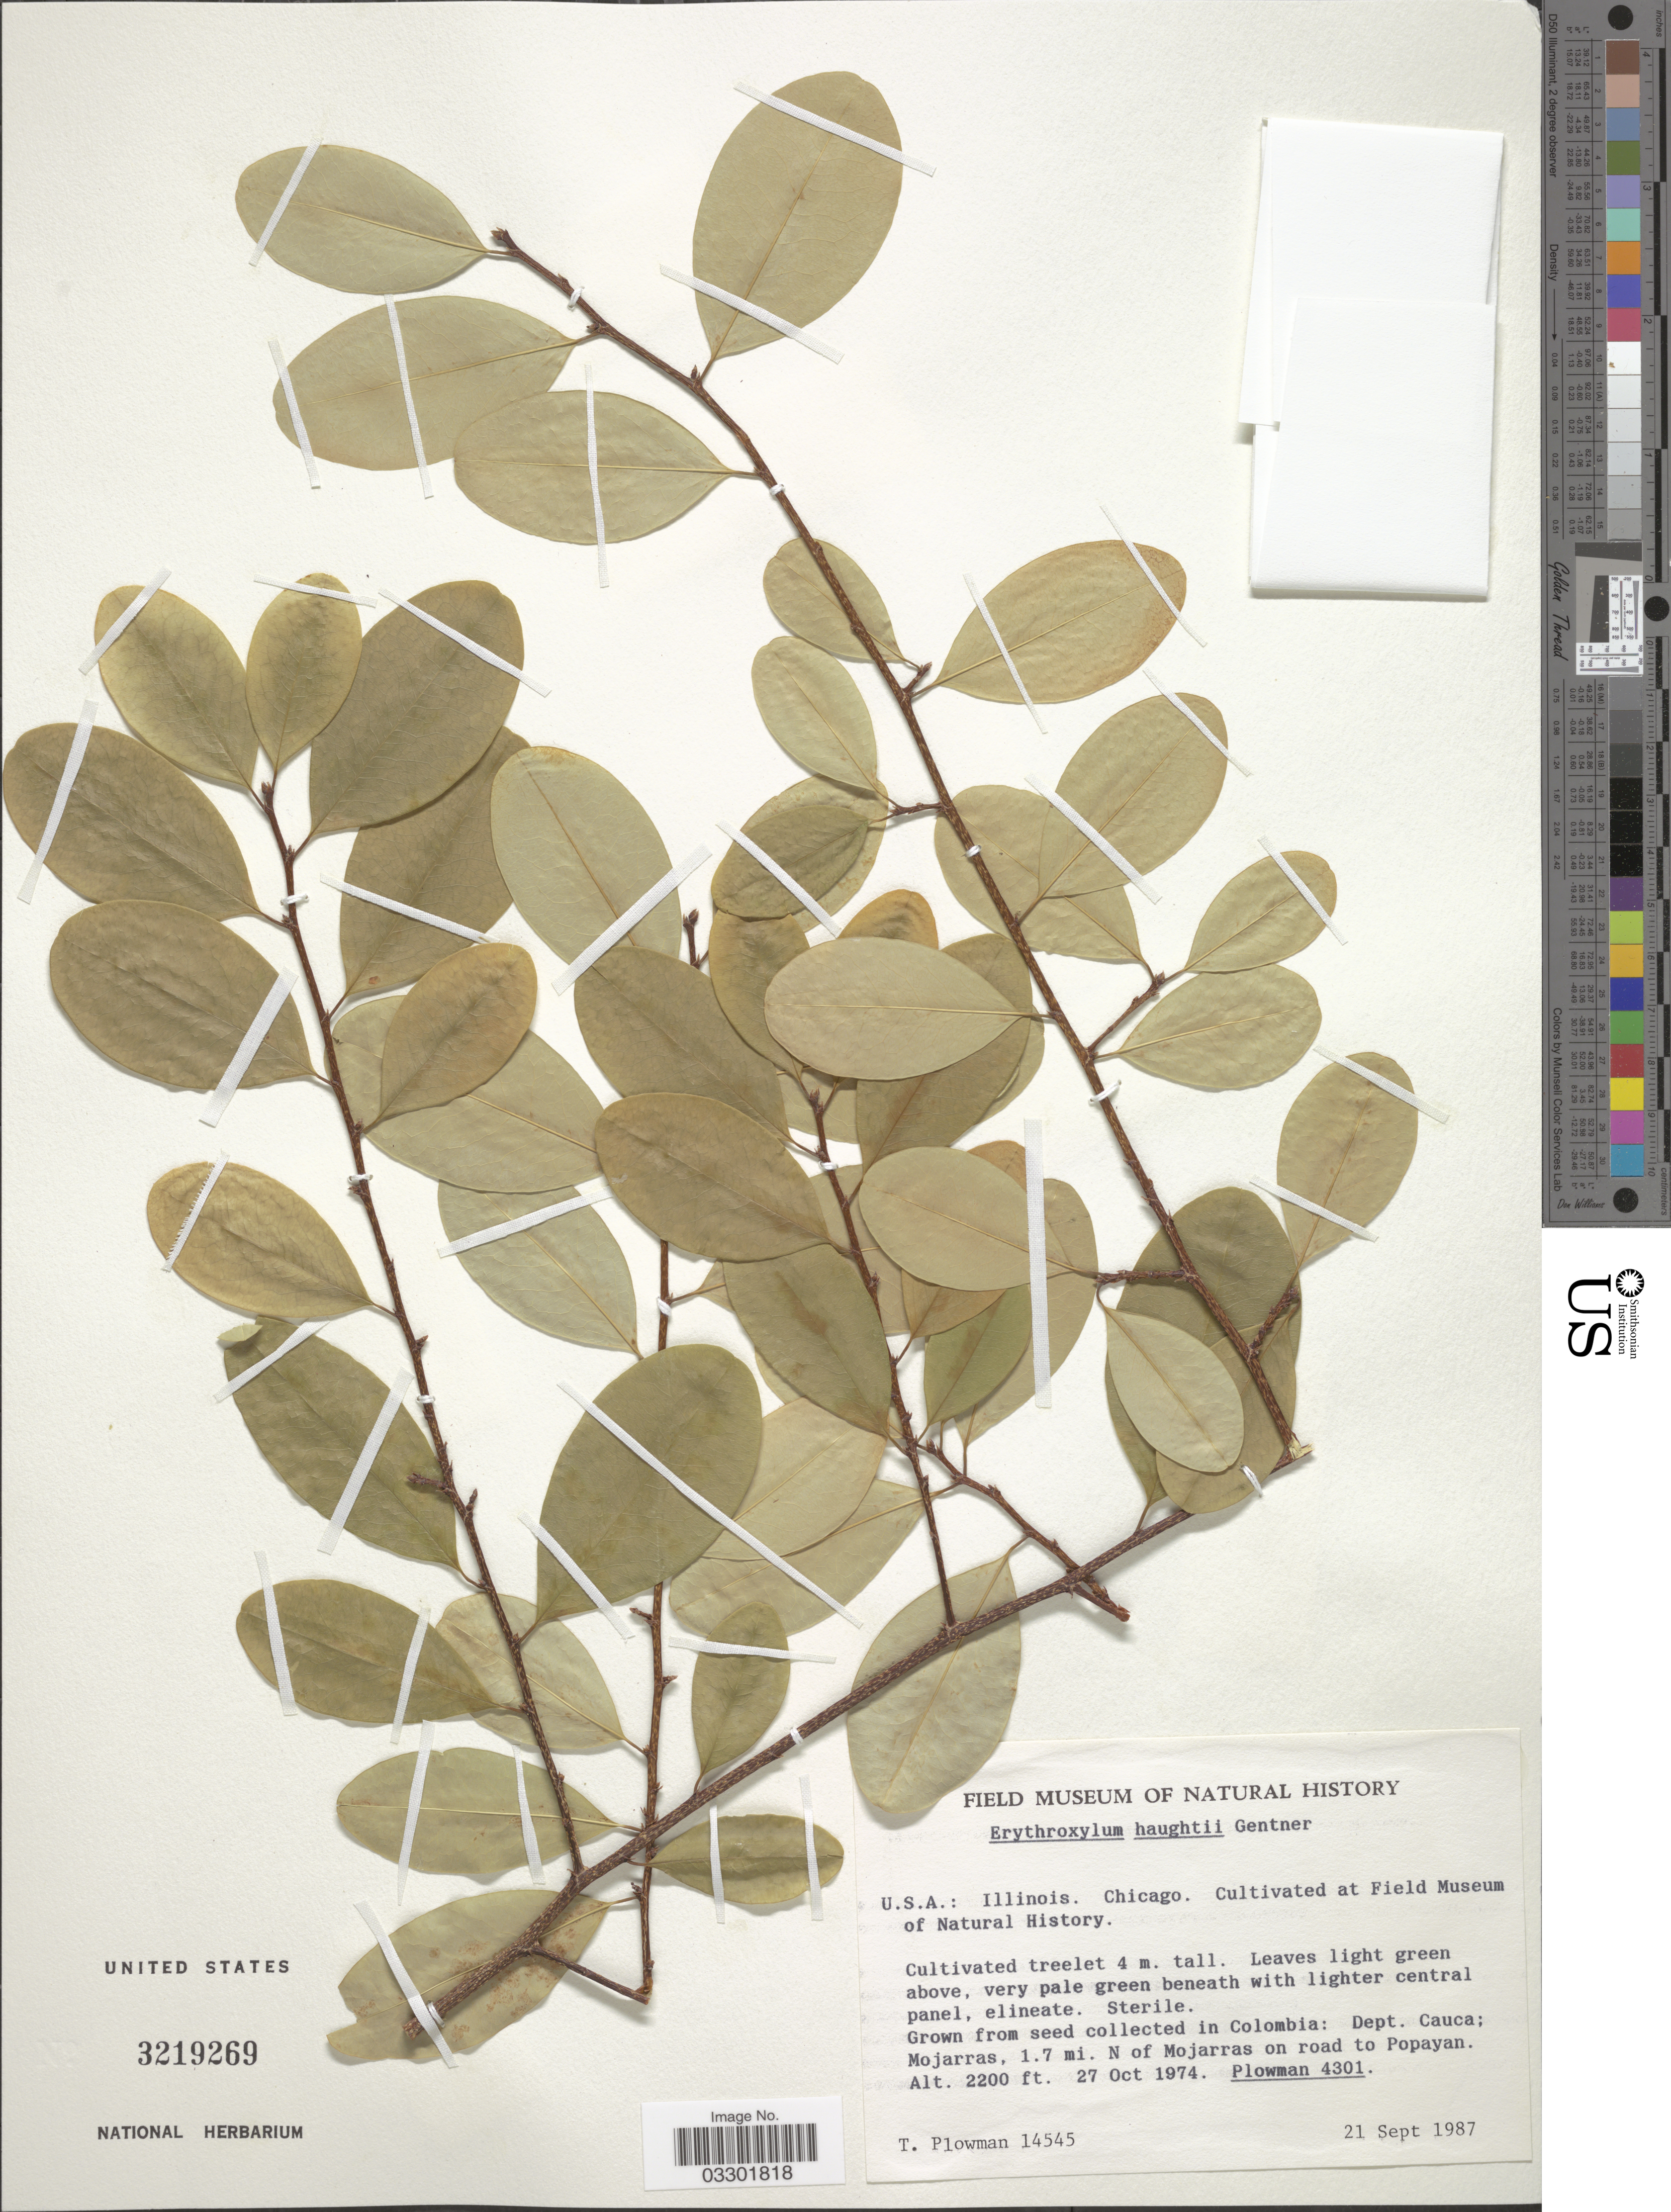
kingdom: Plantae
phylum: Tracheophyta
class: Magnoliopsida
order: Malpighiales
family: Erythroxylaceae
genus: Erythroxylum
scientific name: Erythroxylum haughtii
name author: Gentner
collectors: T. Plowman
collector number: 14545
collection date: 1987-09-21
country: United States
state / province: Illinois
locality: U.S.A.: Illinois. Chicago. At Field Museum of Natural History.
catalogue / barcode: US 3219269